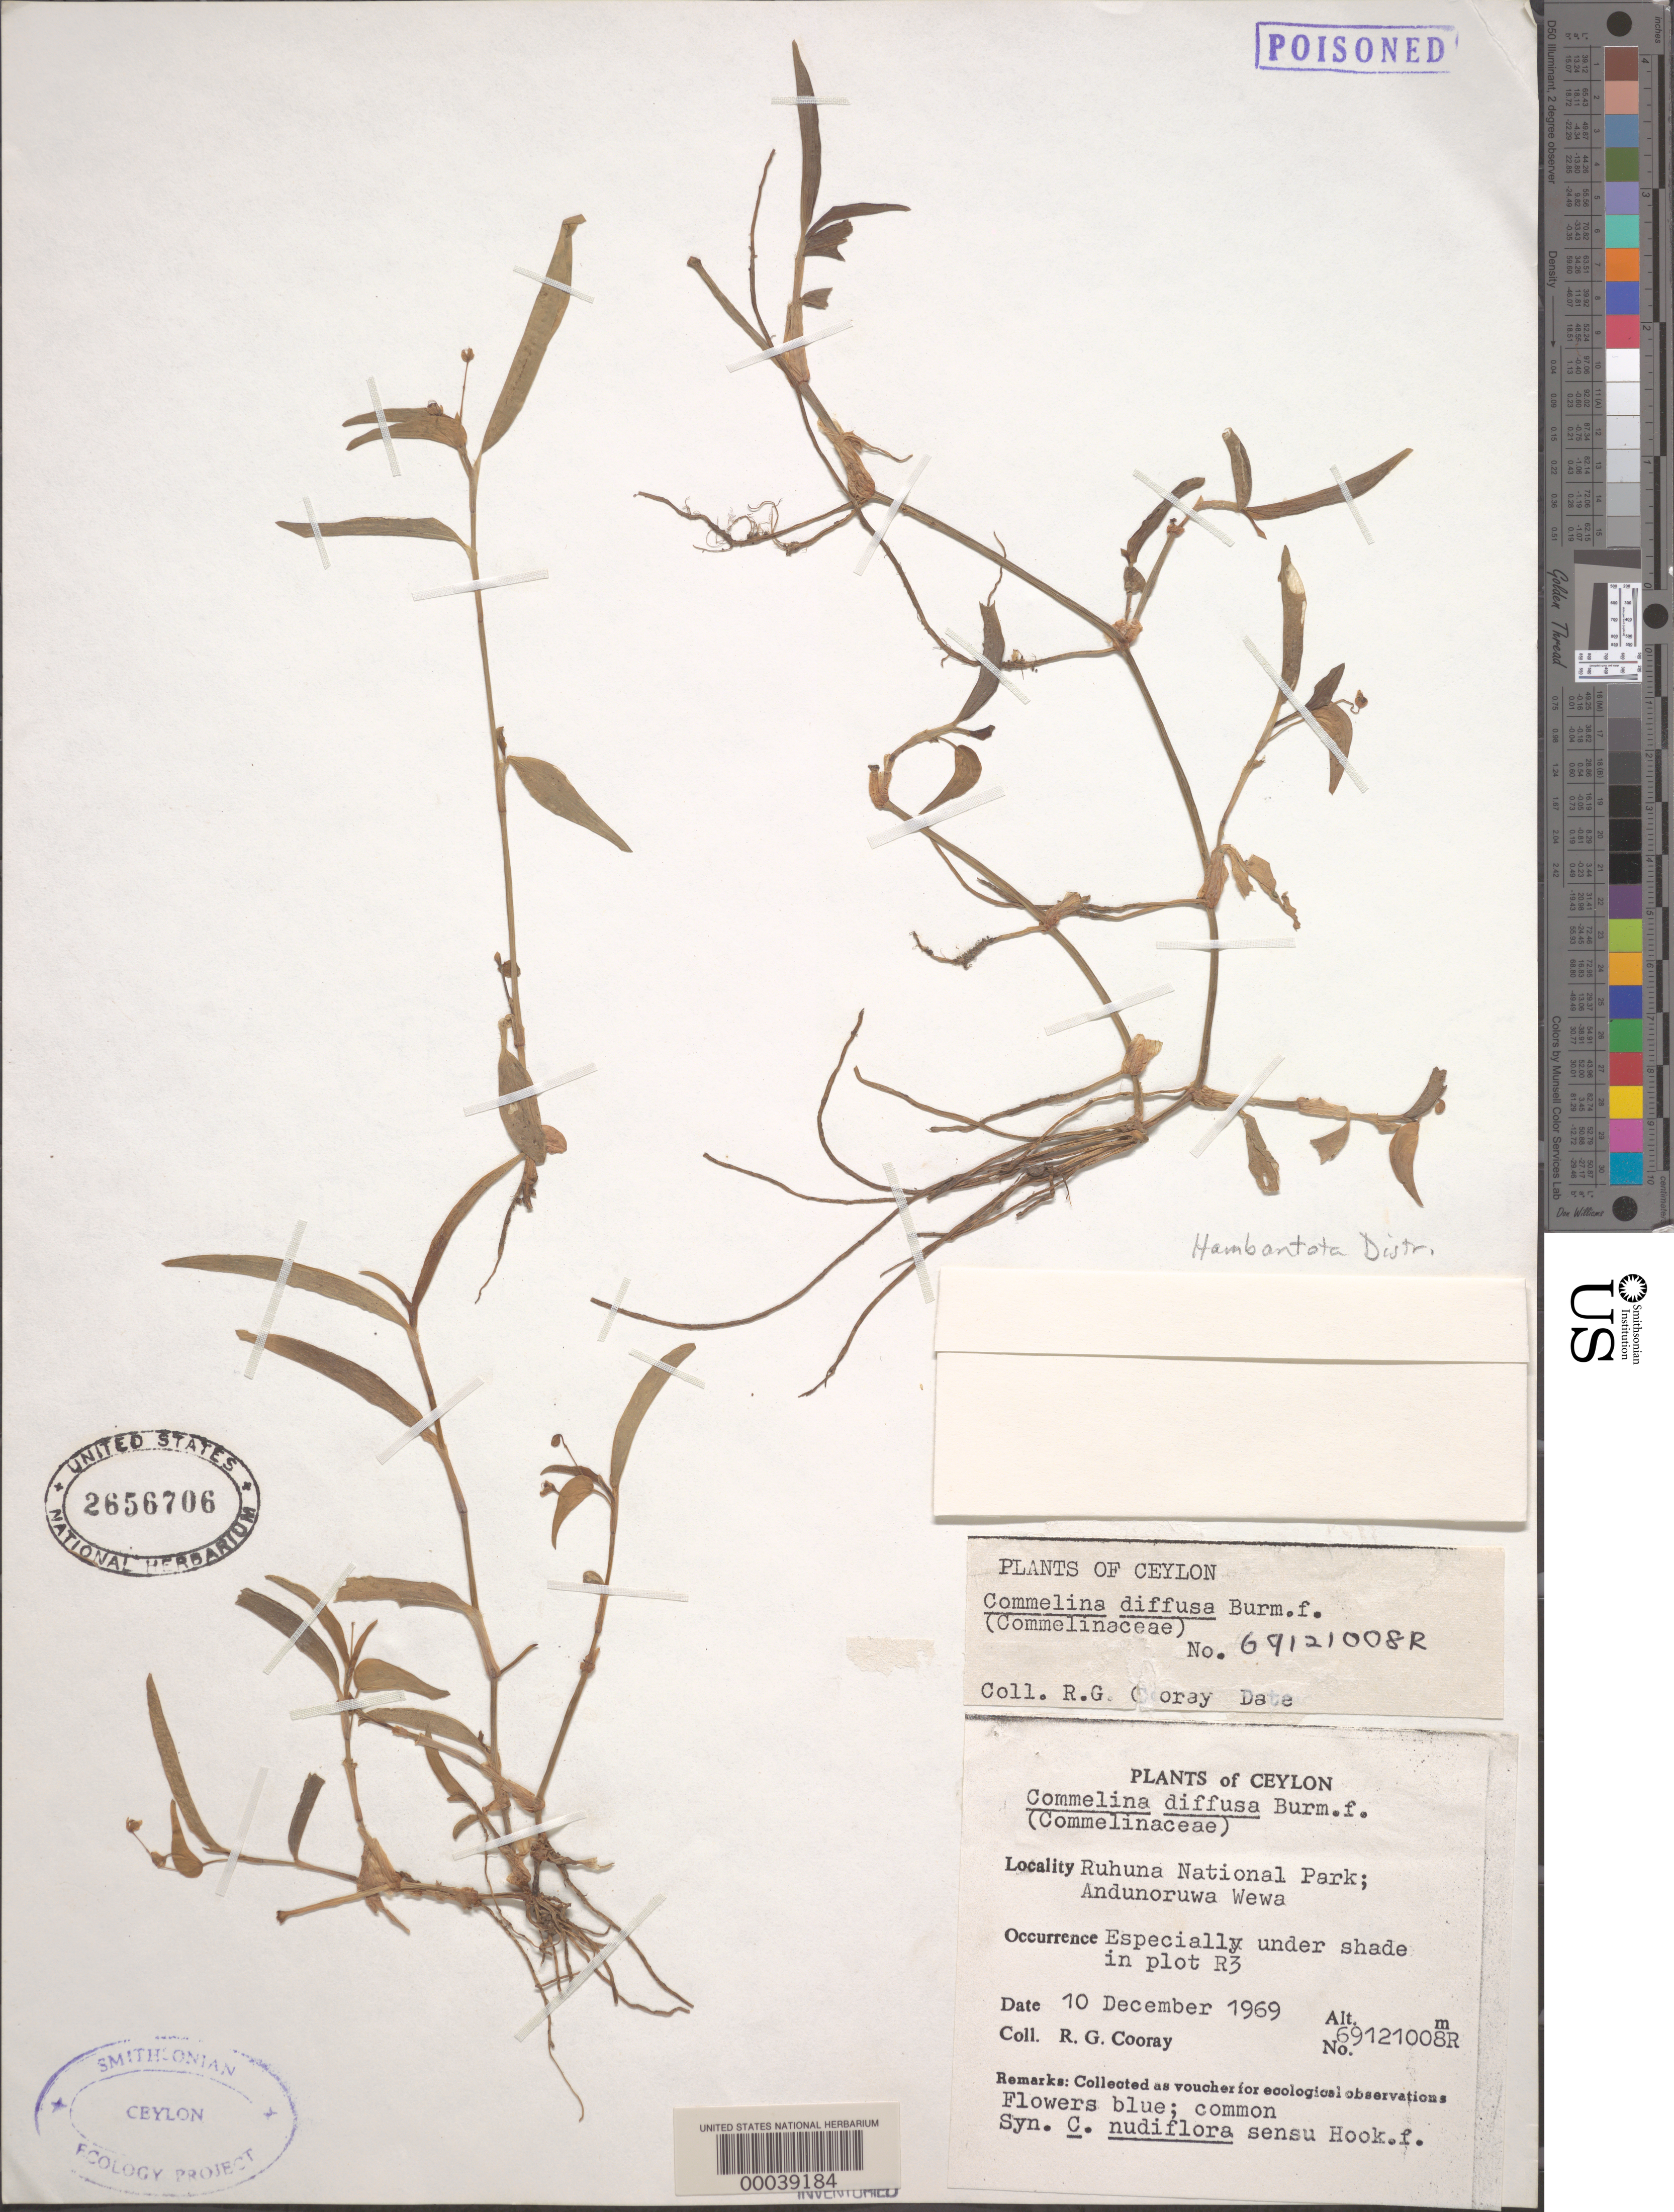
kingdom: Plantae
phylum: Tracheophyta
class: Liliopsida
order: Commelinales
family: Commelinaceae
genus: Commelina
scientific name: Commelina diffusa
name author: Burm. f.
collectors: R. Cooray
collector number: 69121008r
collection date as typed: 10 Dec 1969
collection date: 1969-12-10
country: Sri Lanka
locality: Kruhuna national park, andunoruwa wewa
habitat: Shaded area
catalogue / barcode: US 2656706